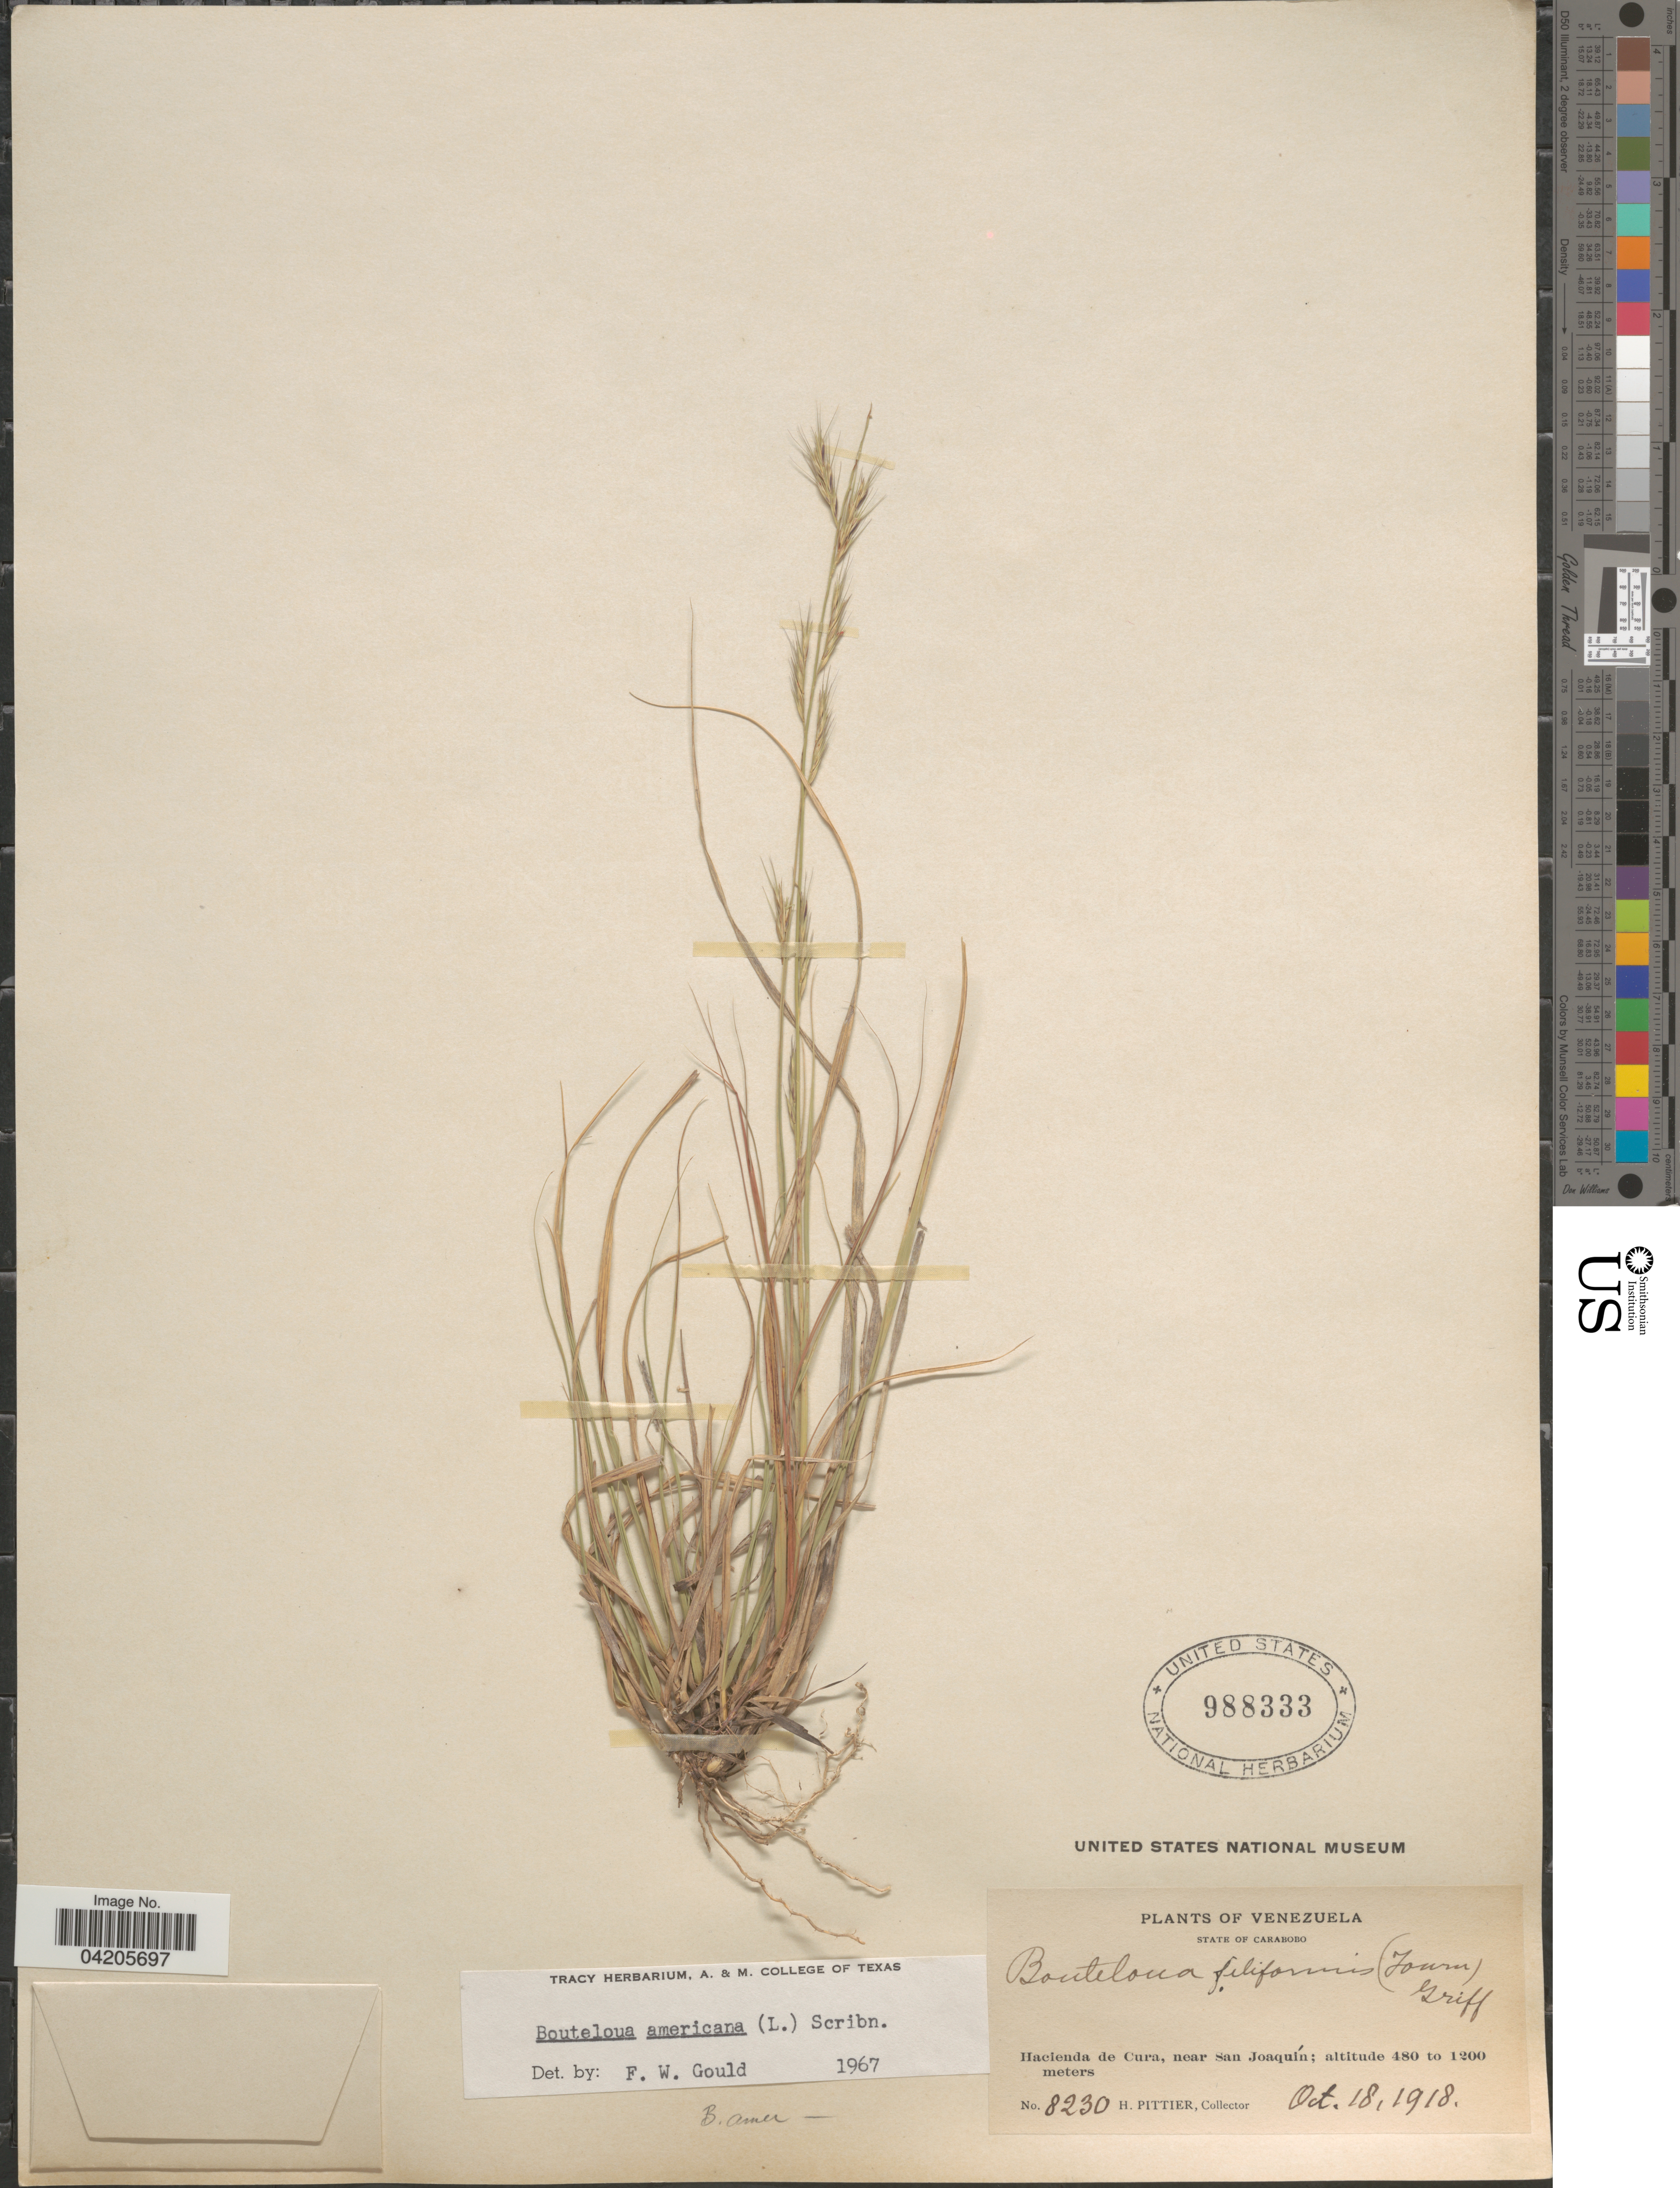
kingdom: Plantae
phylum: Tracheophyta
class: Liliopsida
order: Poales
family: Poaceae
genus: Bouteloua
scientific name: Bouteloua americana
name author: (L.) Scribn.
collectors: H. F. Pittier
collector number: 8230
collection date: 1918-10-18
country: Venezuela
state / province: Carabobo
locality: Hacienda de Cura, near San Joaquín.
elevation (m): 480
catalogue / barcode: US 988333